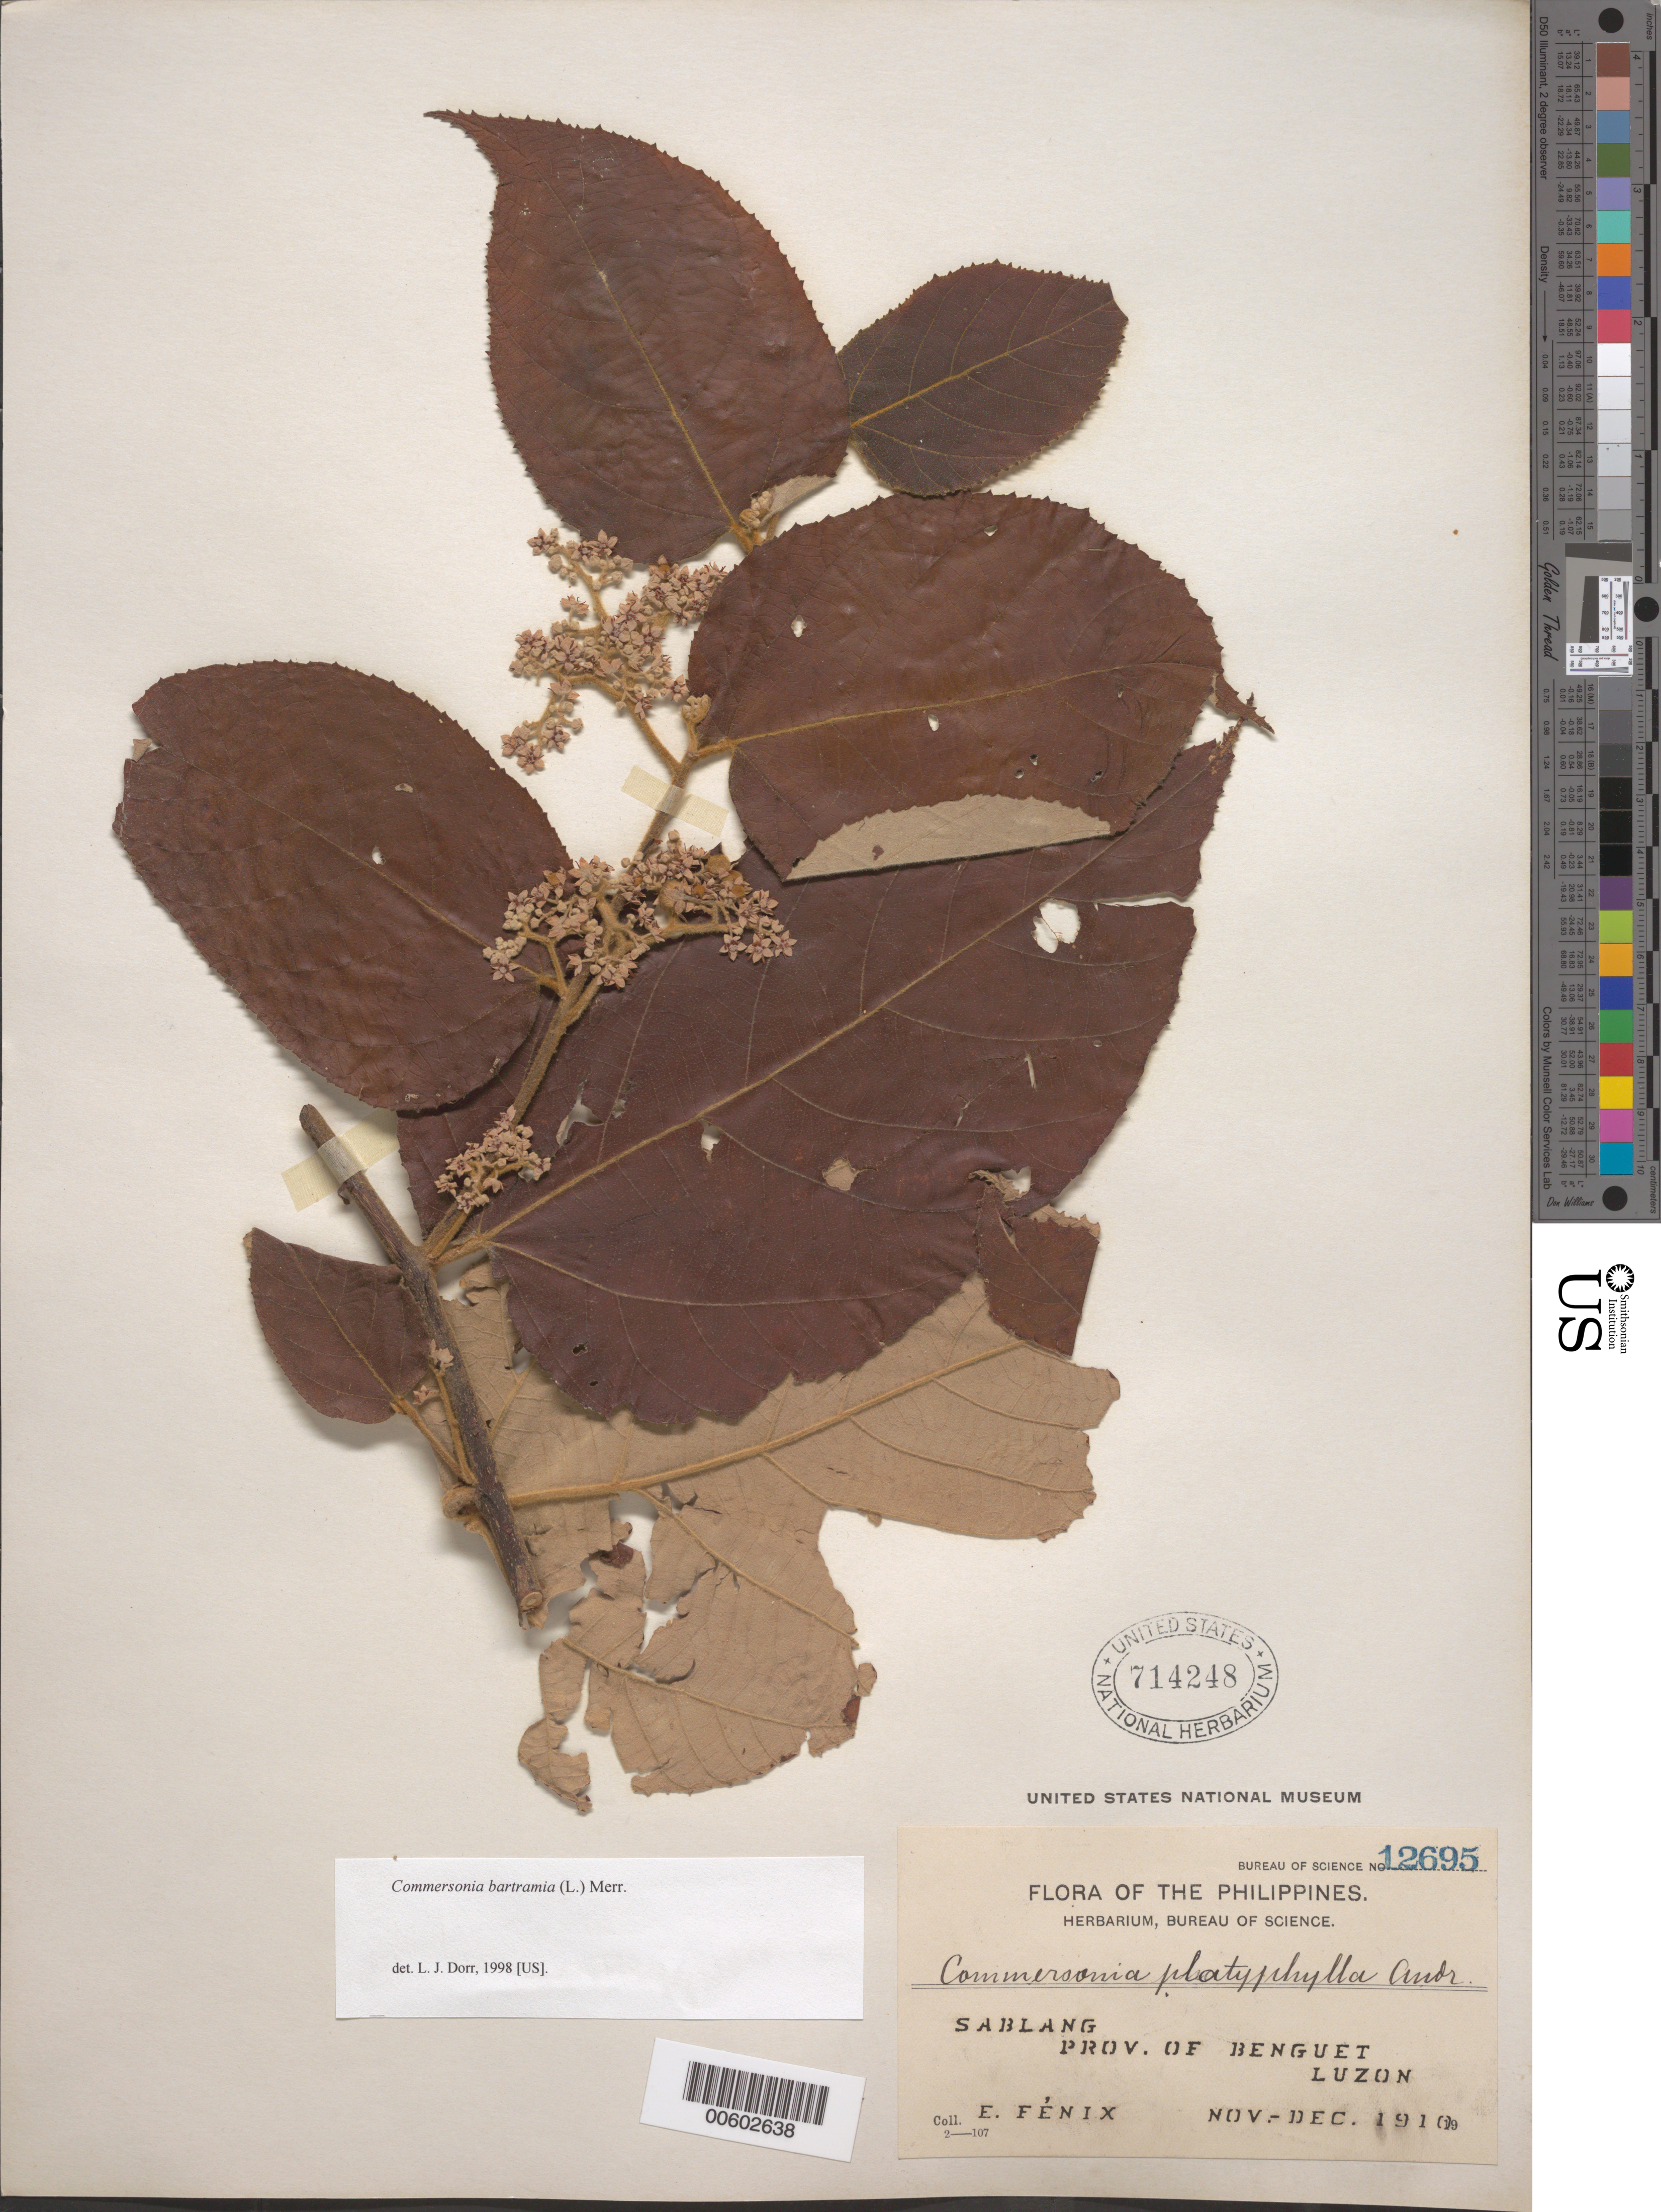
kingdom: Plantae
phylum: Tracheophyta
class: Magnoliopsida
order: Malvales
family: Malvaceae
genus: Commersonia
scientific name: Commersonia bartramia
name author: (L.) Merr.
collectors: E. Fénix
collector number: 12695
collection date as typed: Nov 1910 to -- Dec 1910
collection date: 1910-11/1910-12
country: Philippines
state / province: Cordillera (Administrative Region)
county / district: Benguet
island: Luzon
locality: Sablang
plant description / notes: US, MO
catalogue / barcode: US 714248